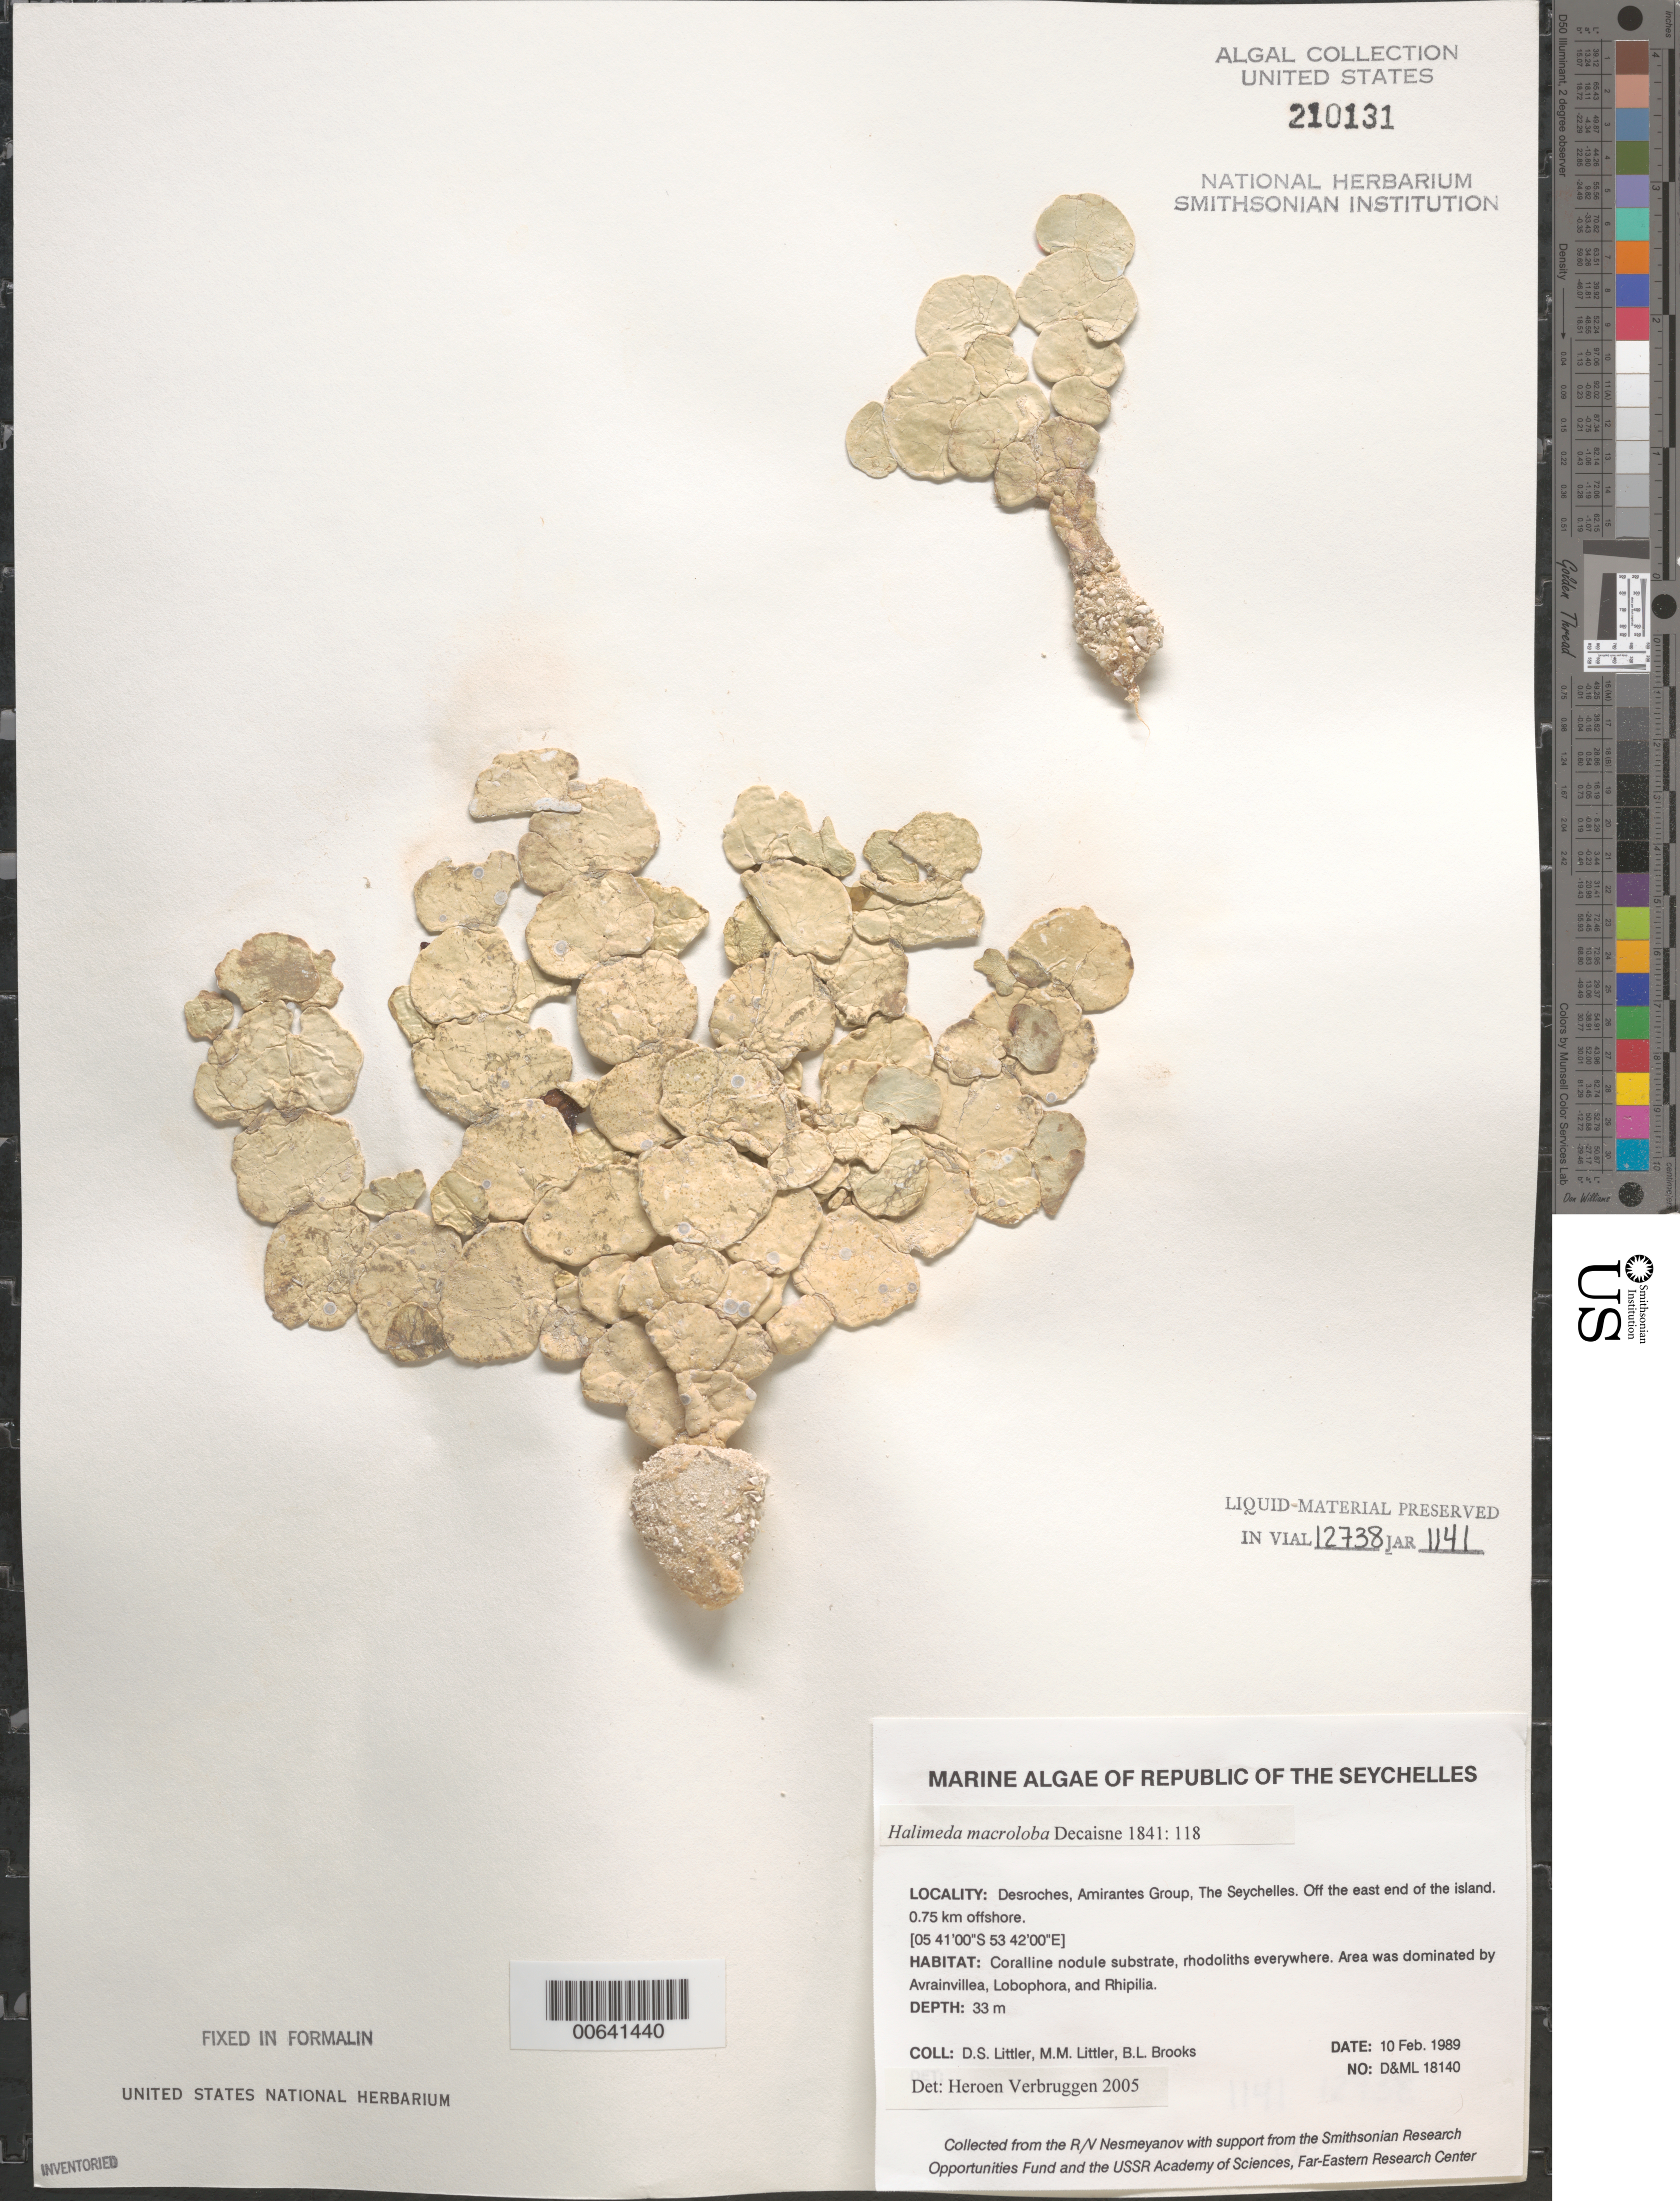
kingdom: Plantae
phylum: Chlorophyta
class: Ulvophyceae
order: Bryopsidales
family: Halimedaceae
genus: Halimeda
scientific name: Halimeda macroloba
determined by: Verbruggen, H.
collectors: D. S. Littler, M. M. Littler & B. Brooks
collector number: D&ML 18140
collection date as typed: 10 Feb 1989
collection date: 1989-02-10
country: Seychelles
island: Desroches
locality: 0.75 km off east end of island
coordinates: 05 41'00"S, 53 42'00"E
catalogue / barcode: US 210131